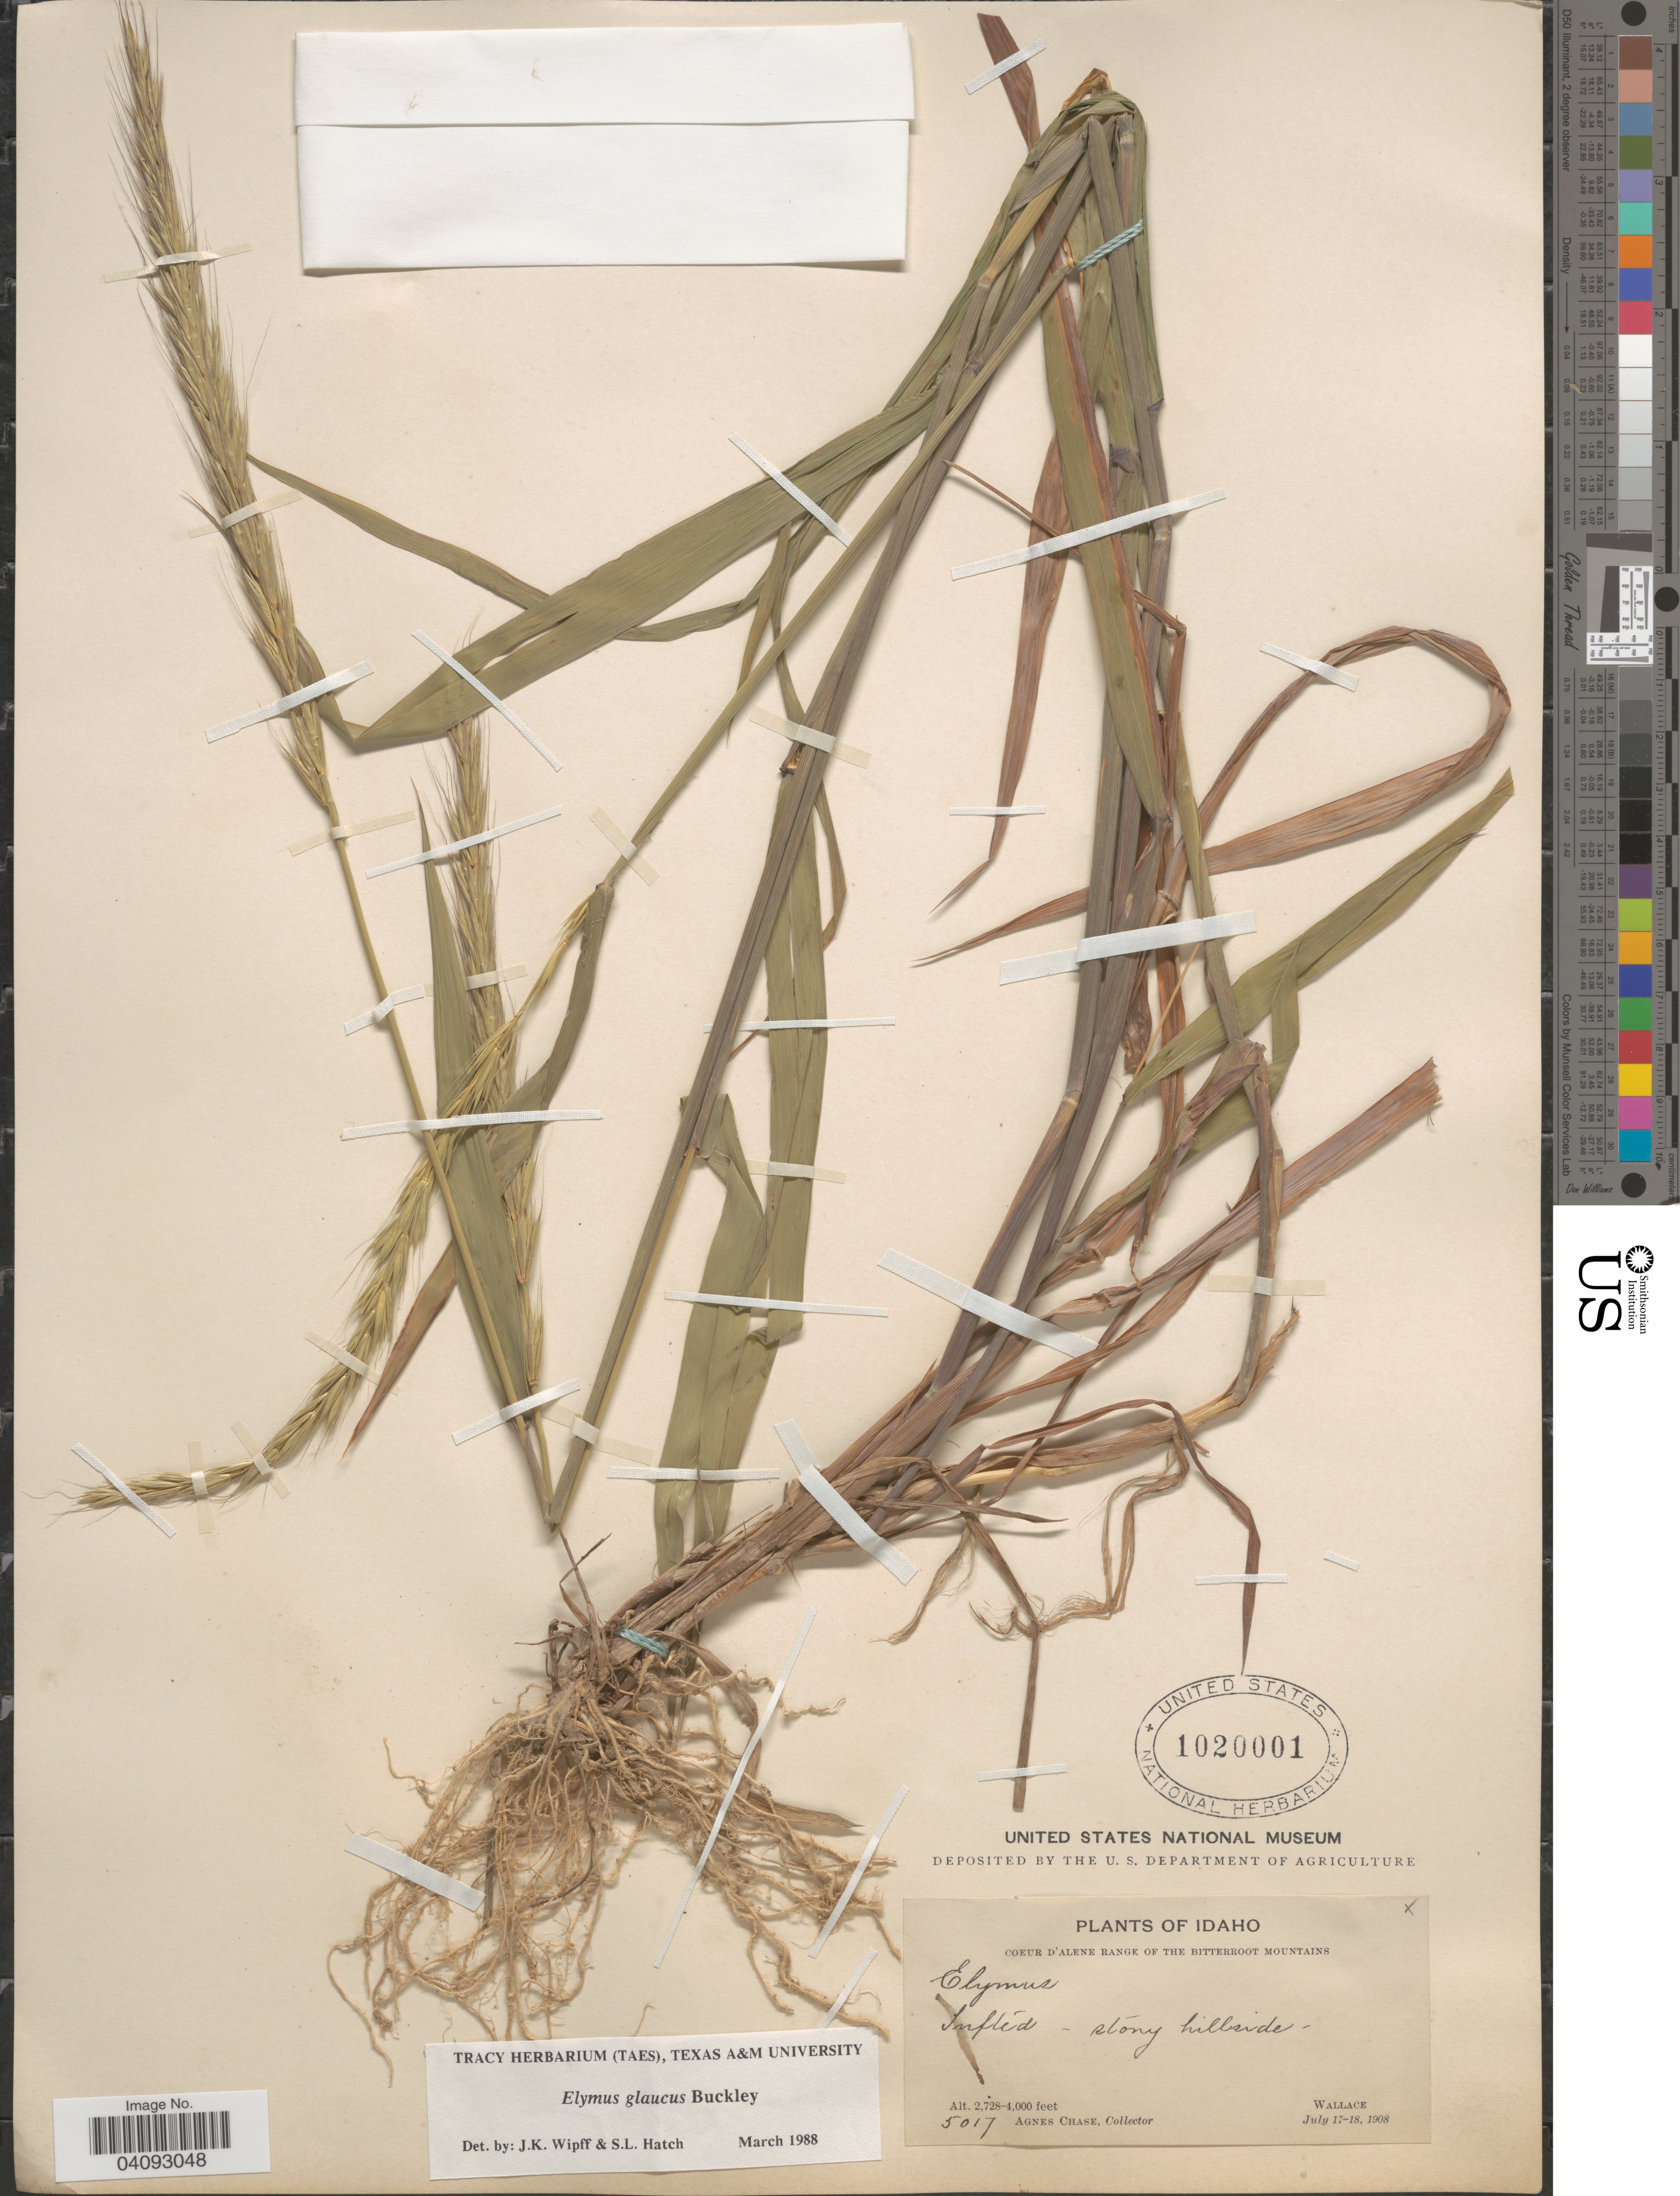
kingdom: Plantae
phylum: Tracheophyta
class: Liliopsida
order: Poales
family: Poaceae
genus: Elymus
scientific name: Elymus glaucus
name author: Buckley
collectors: A. Chase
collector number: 5017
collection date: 1908-07-17/1908-07-18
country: United States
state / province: Idaho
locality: Coeur d'Alene Range of the Bitterroot Mountains. Wallace.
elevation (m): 831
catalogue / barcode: US 1020001